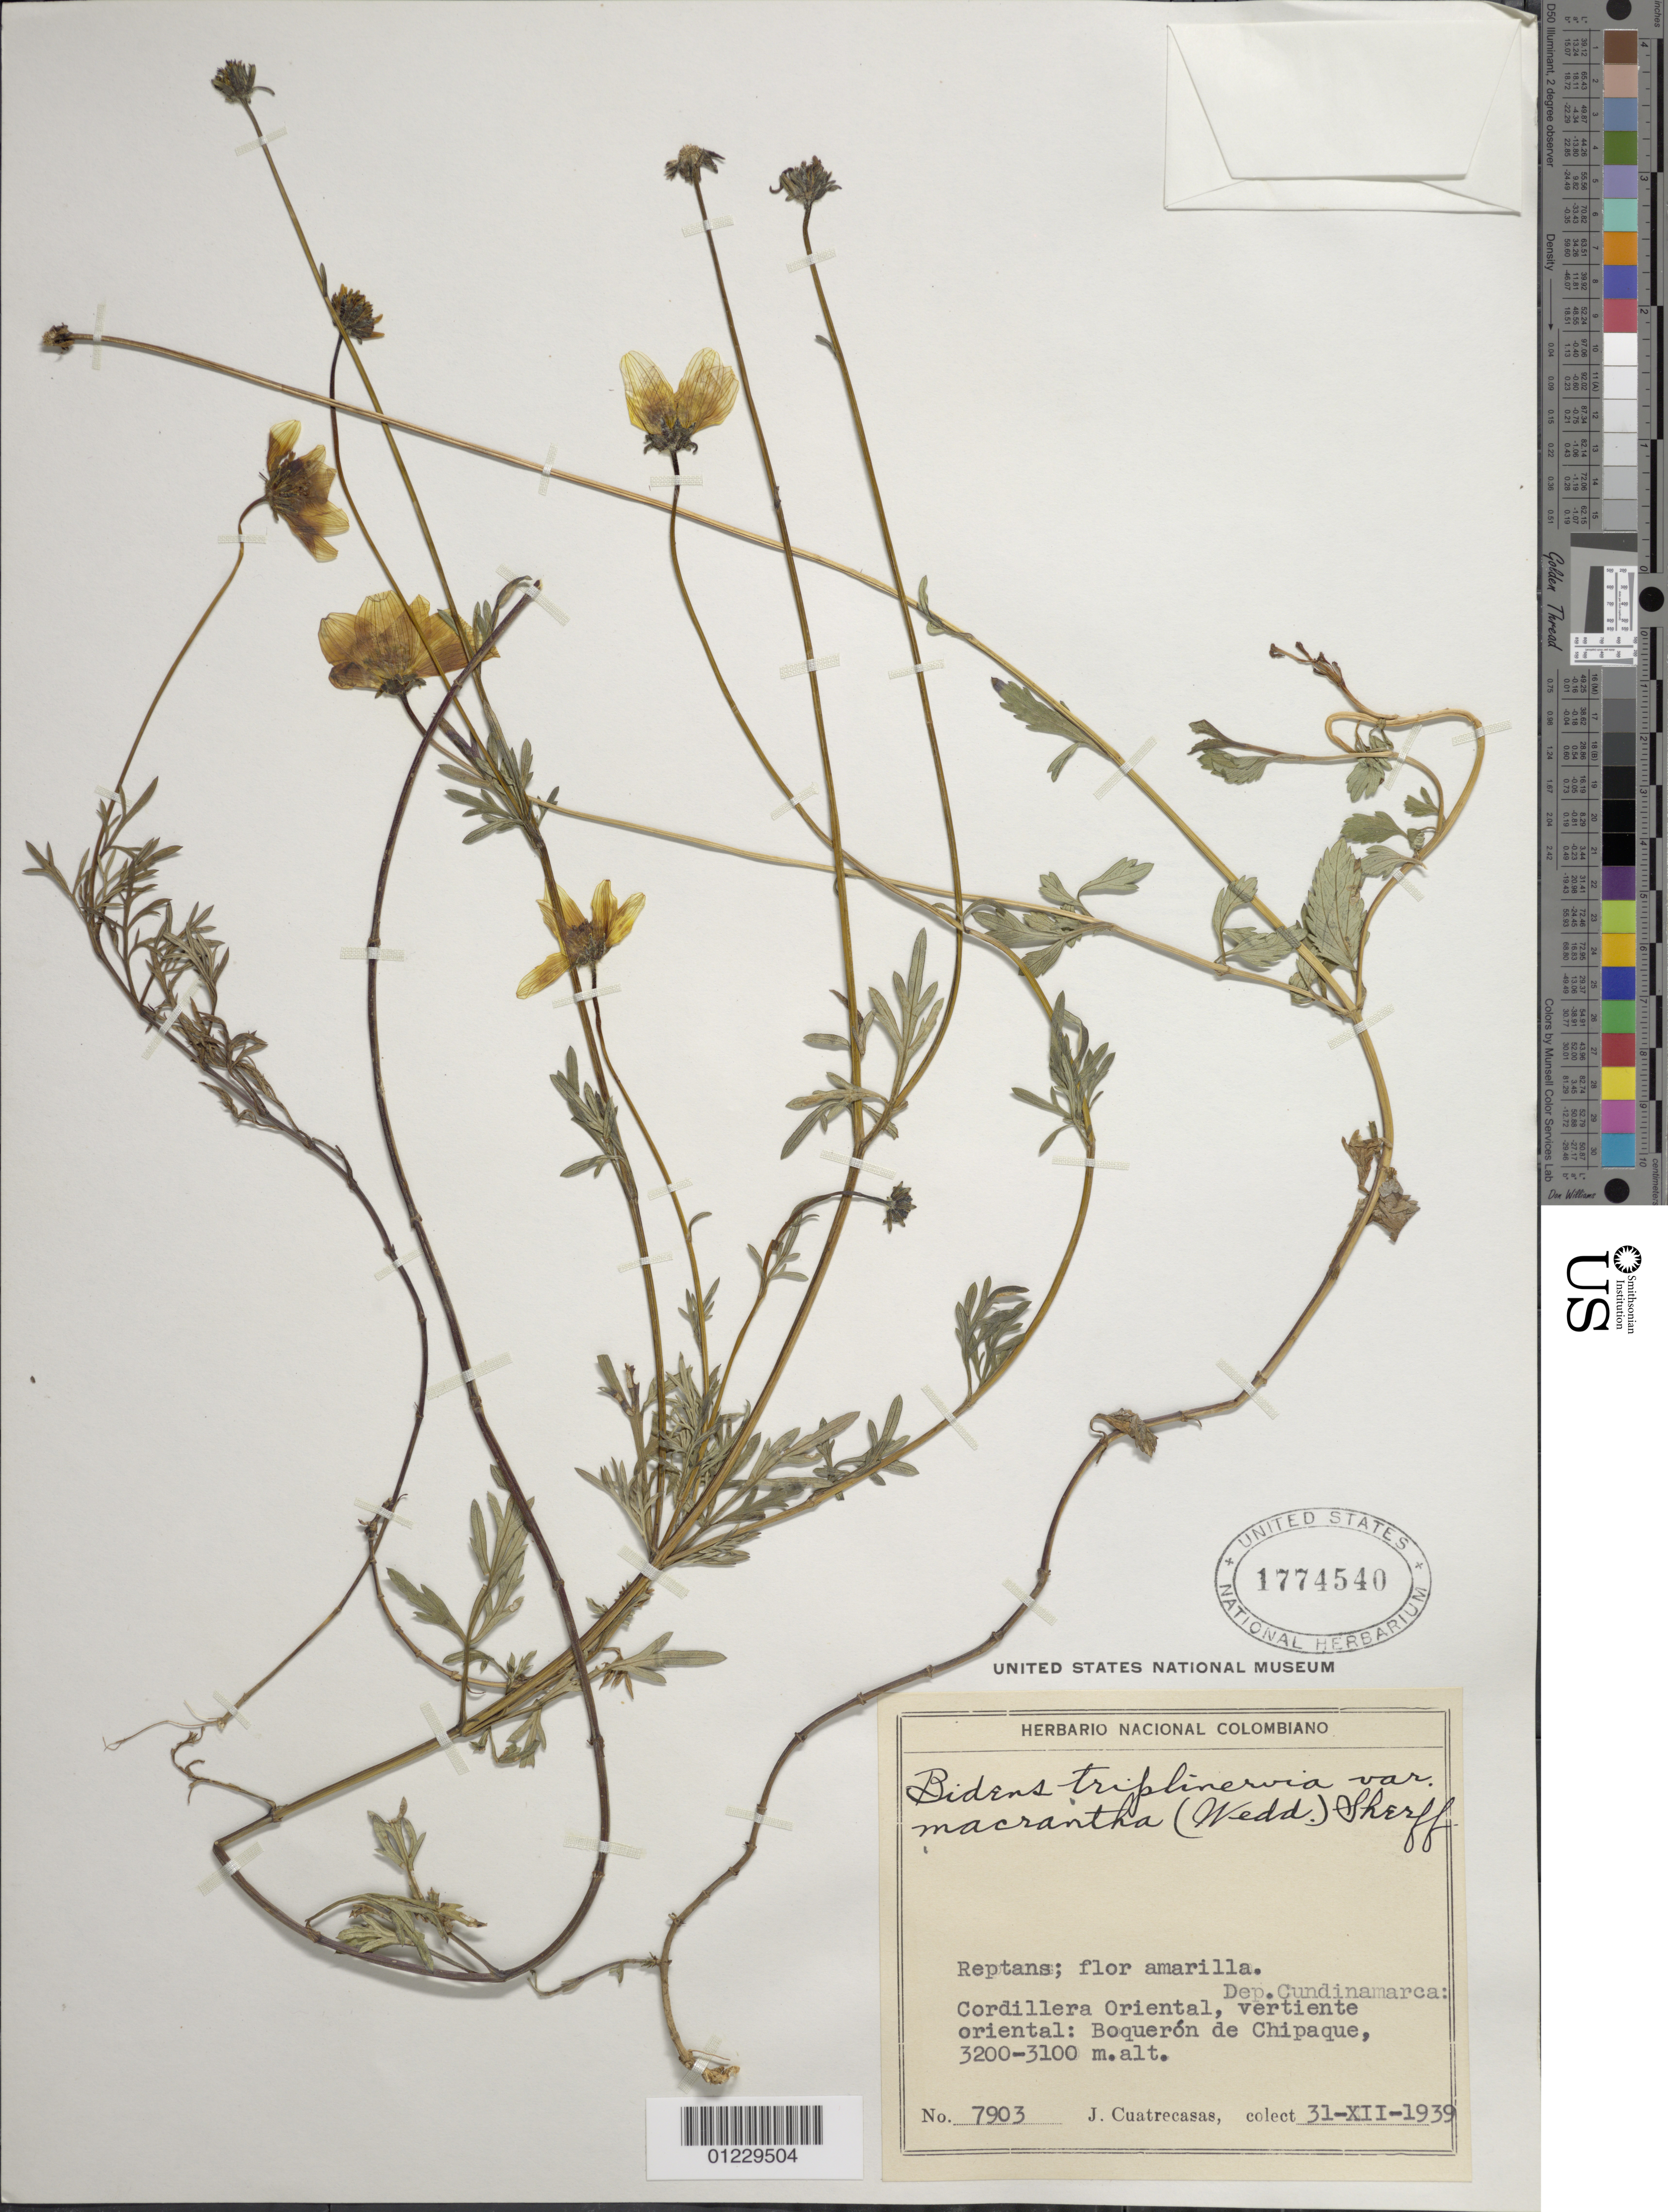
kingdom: Plantae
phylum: Tracheophyta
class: Magnoliopsida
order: Asterales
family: Asteraceae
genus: Bidens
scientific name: Bidens triplinervia var. macrantha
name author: (Wedd.) Sherff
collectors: J. Cuatrecasas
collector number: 7903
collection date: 1939-12-31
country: Colombia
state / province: Cundinamarca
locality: Cordillera Oriental, vertiente oriental: Boqueron de Chipaque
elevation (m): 3100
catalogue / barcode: US 1774540